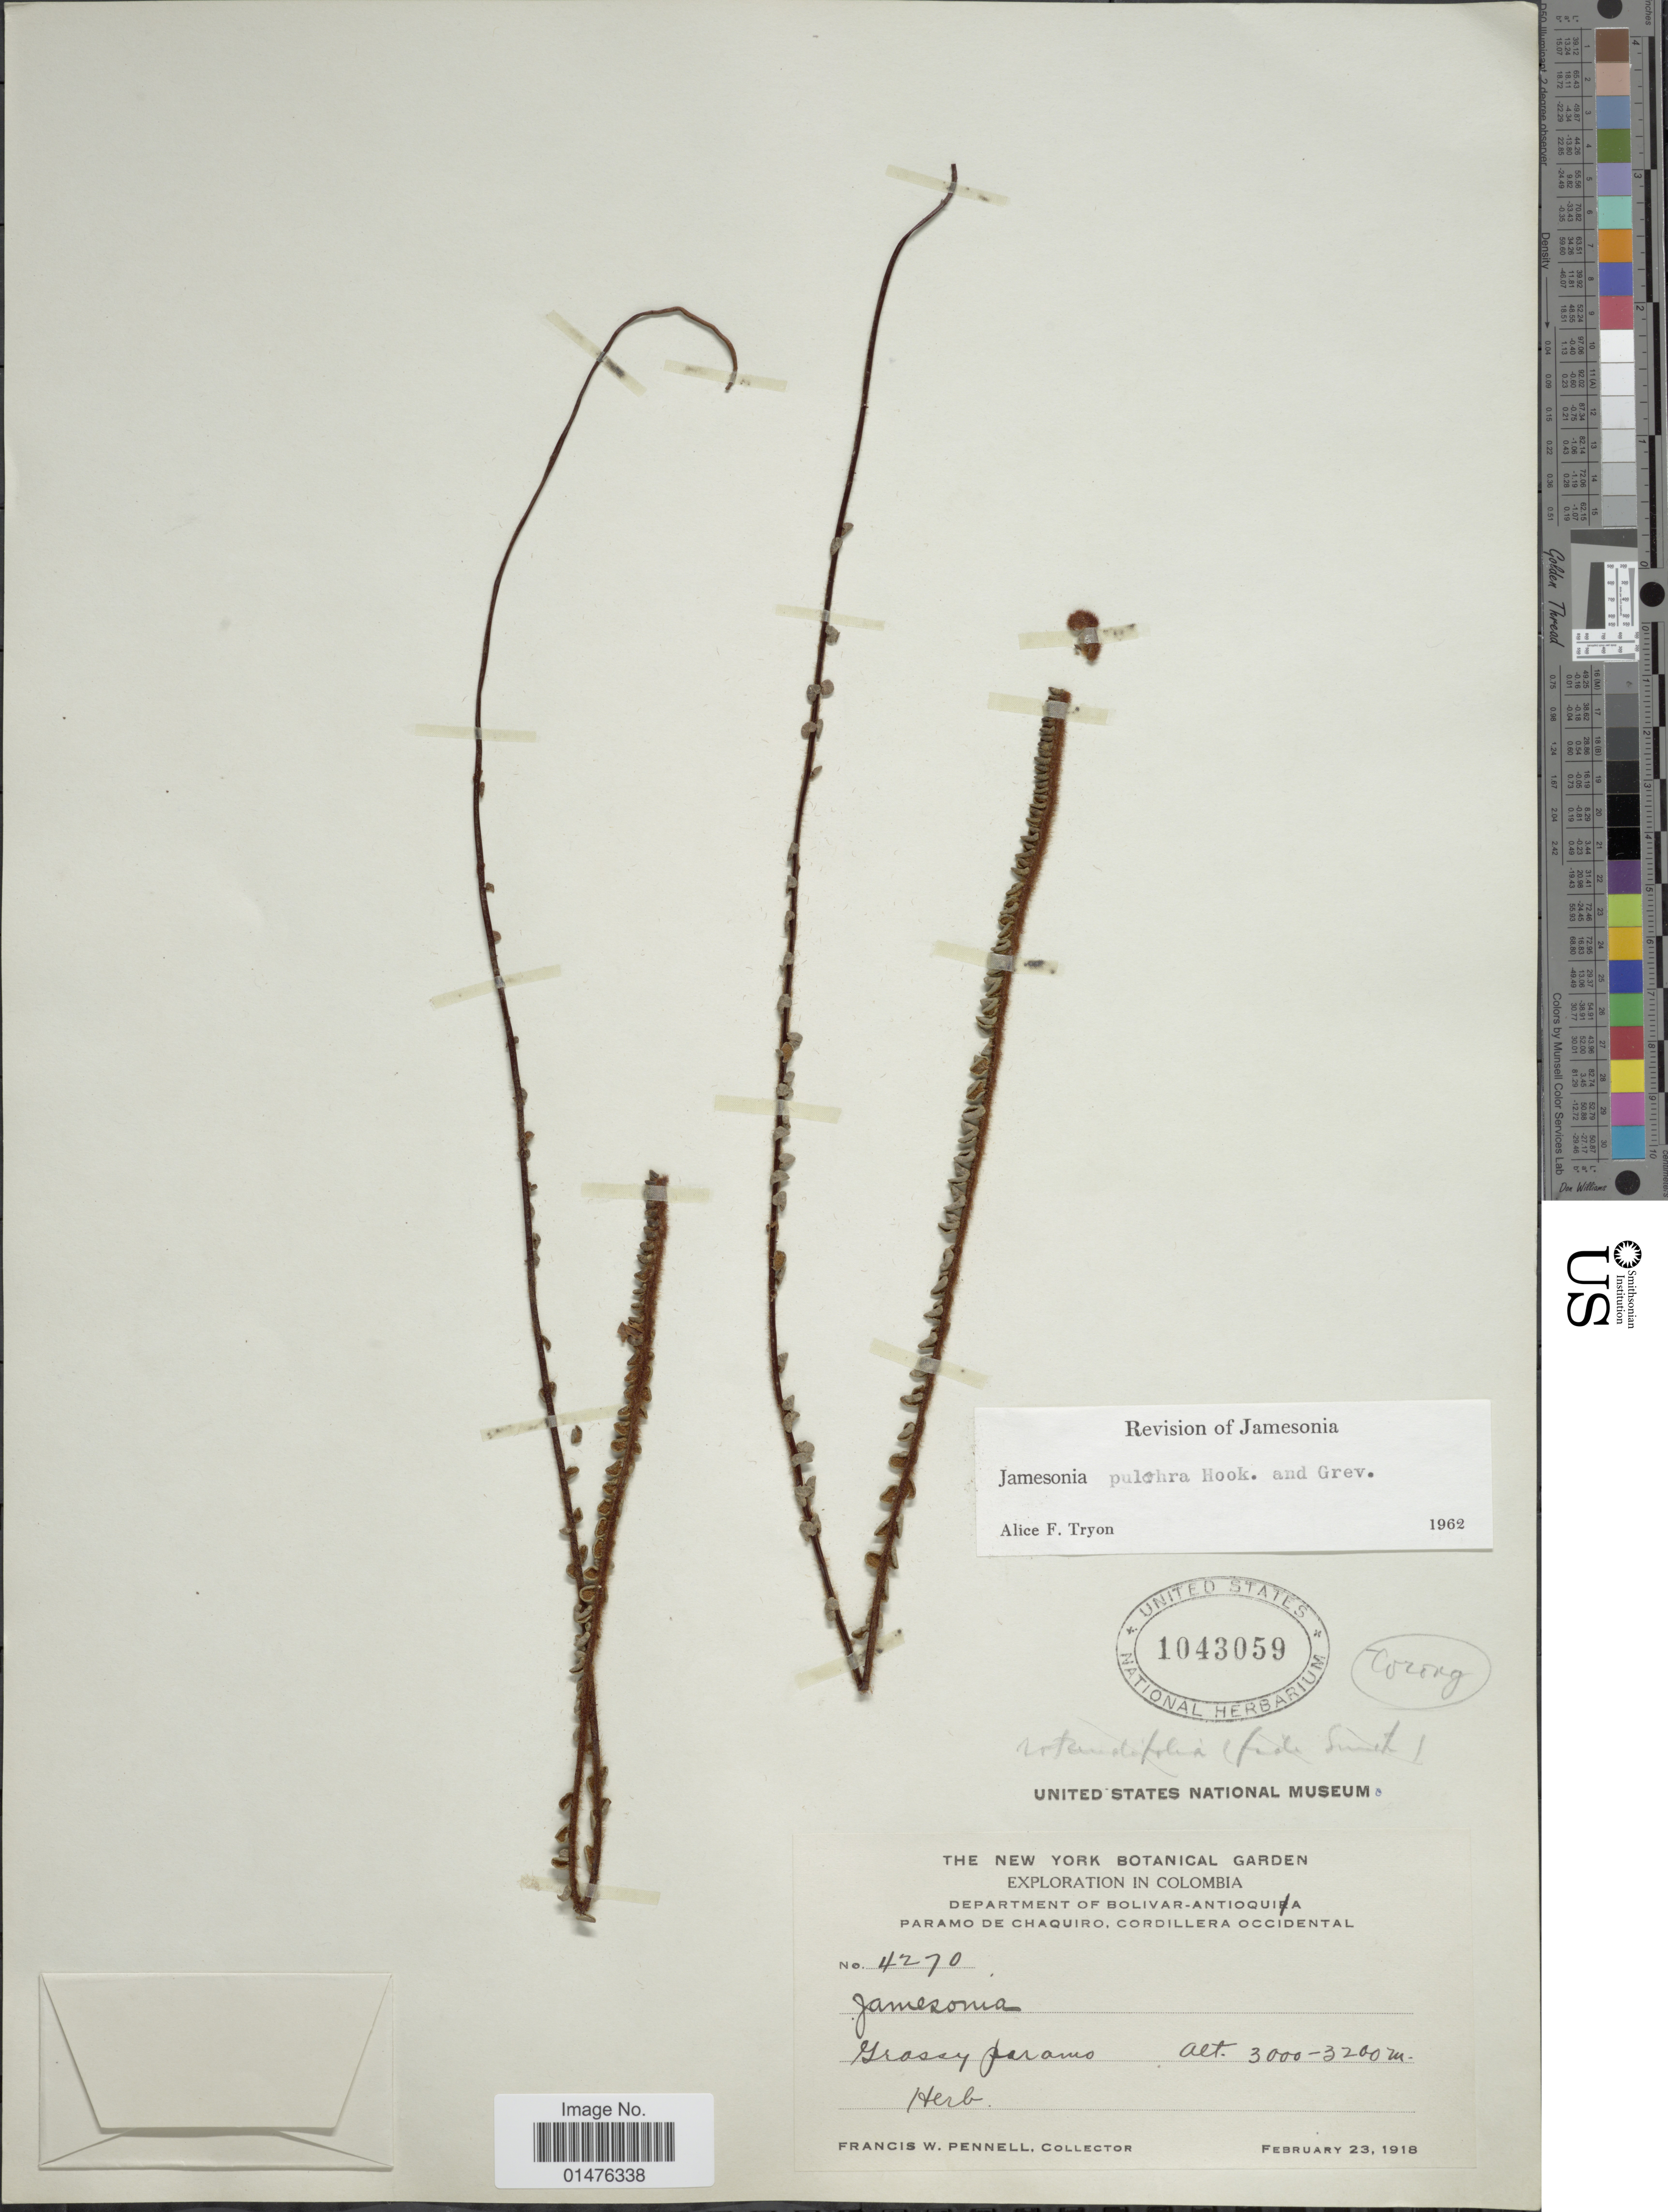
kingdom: Plantae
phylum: Tracheophyta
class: Polypodiopsida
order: Polypodiales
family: Pteridaceae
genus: Jamesonia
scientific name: Jamesonia pulchra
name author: Hook. & Grev.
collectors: F. W. Pennell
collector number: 4270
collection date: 1918-02-23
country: Colombia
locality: Department of Bolivar-Antiquia, Paramo de Chaquiro, Cordillera occidental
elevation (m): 3000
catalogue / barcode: US 1043059